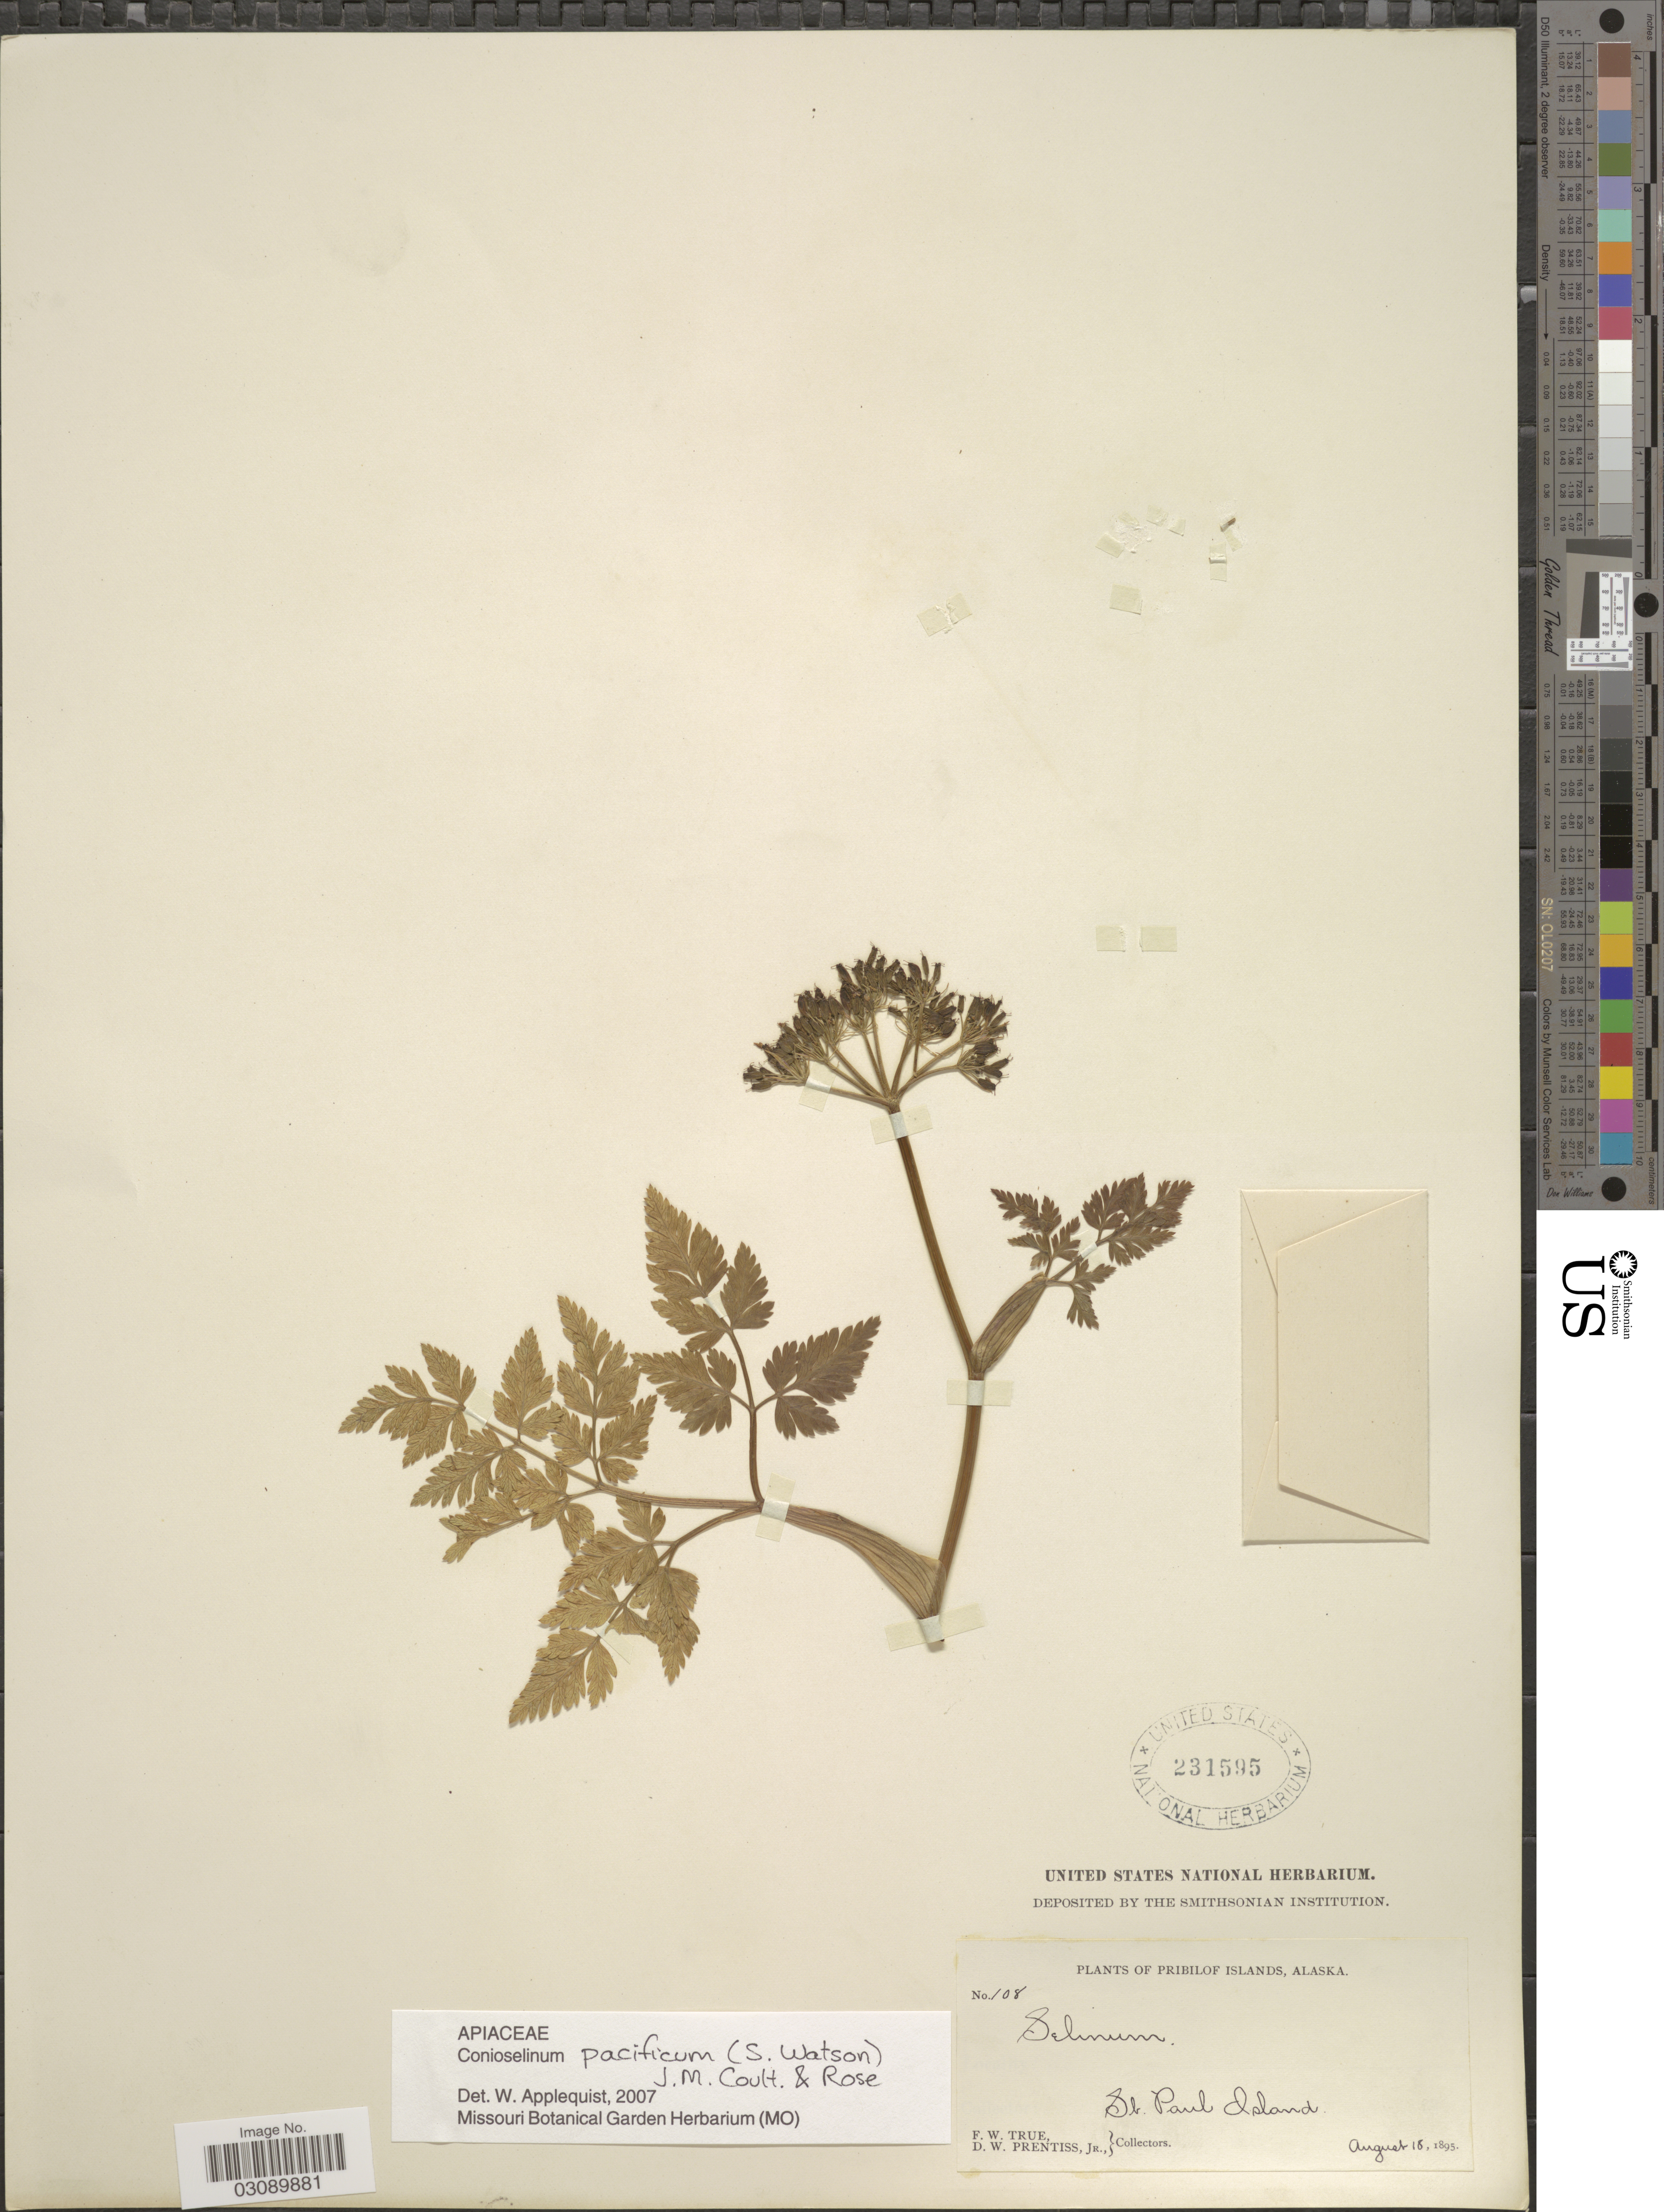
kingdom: Plantae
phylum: Tracheophyta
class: Magnoliopsida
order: Apiales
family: Apiaceae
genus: Conioselinum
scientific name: Conioselinum pacificum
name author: (S. Watson) J.M. Coult. & Rose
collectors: F. True & D. Prentiss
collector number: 108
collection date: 1895-08-18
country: United States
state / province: Alaska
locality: Pribilof Islands. St. Paul Island.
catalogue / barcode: US 231595